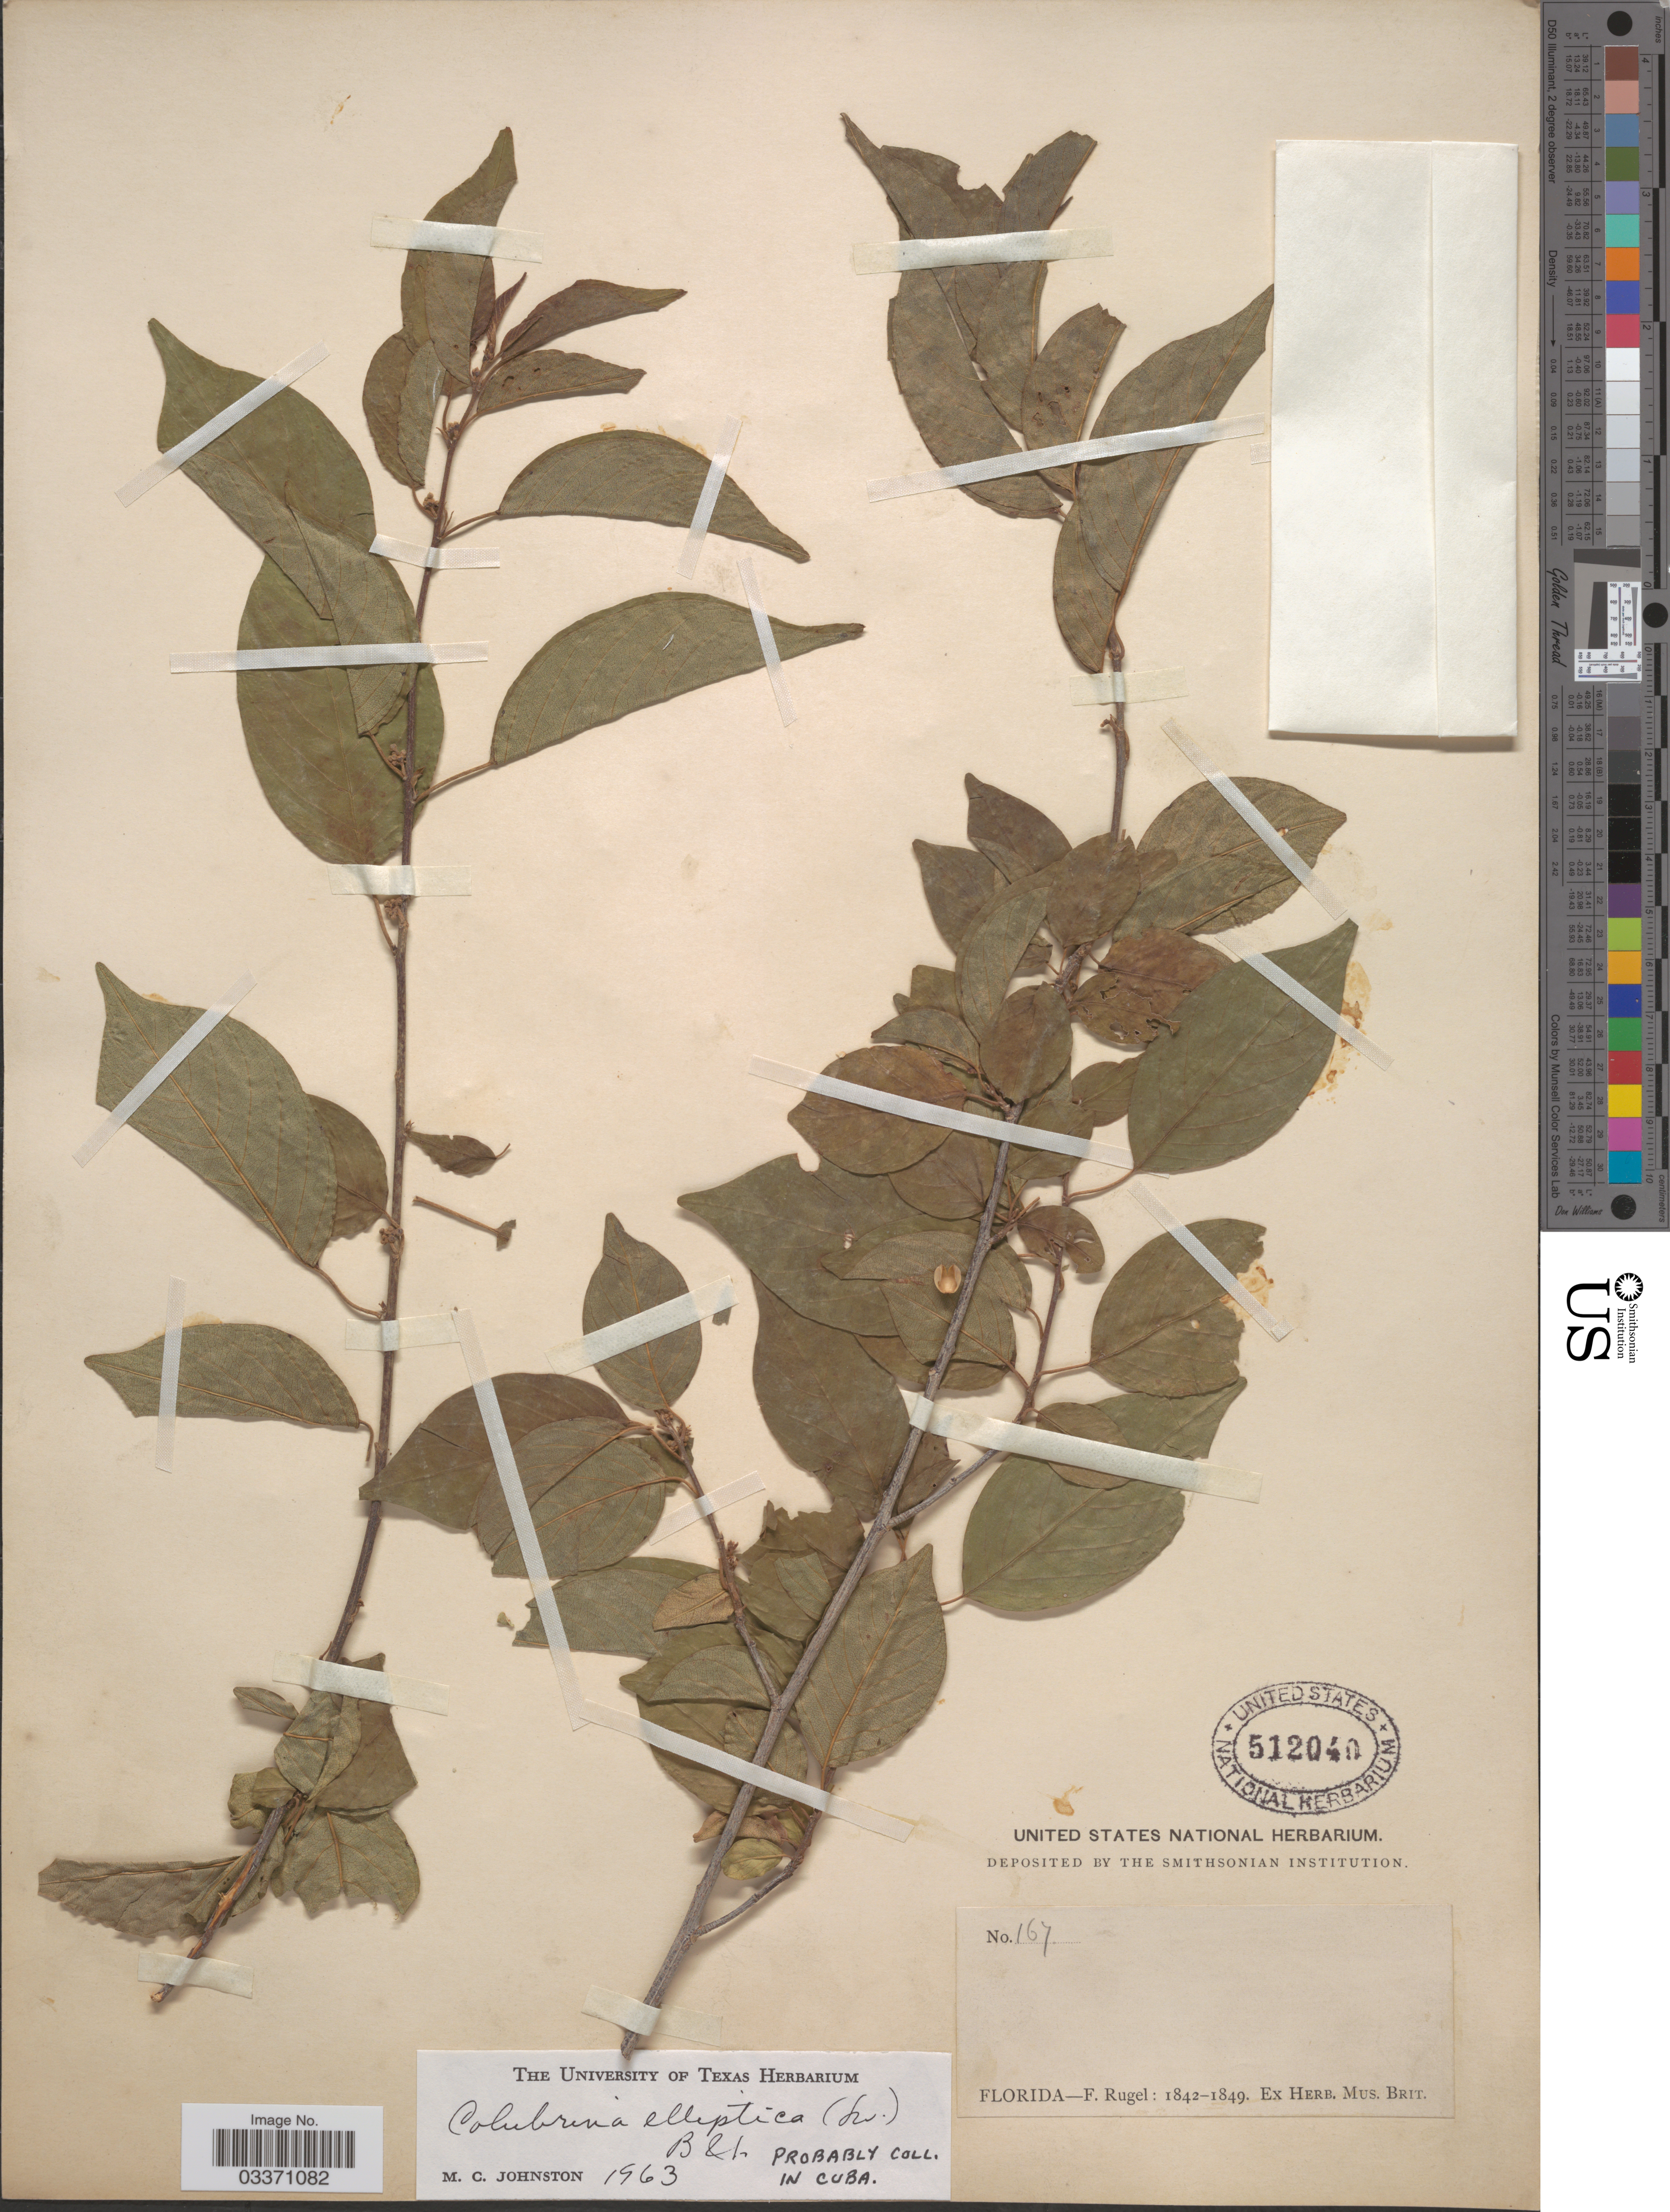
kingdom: Plantae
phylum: Tracheophyta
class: Magnoliopsida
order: Rosales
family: Rhamnaceae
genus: Colubrina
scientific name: Colubrina elliptica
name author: (Sw.) Brizicky & W.L. Stern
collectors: F. Rugel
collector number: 167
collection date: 1842/1849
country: United States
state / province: Florida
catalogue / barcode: US 512040